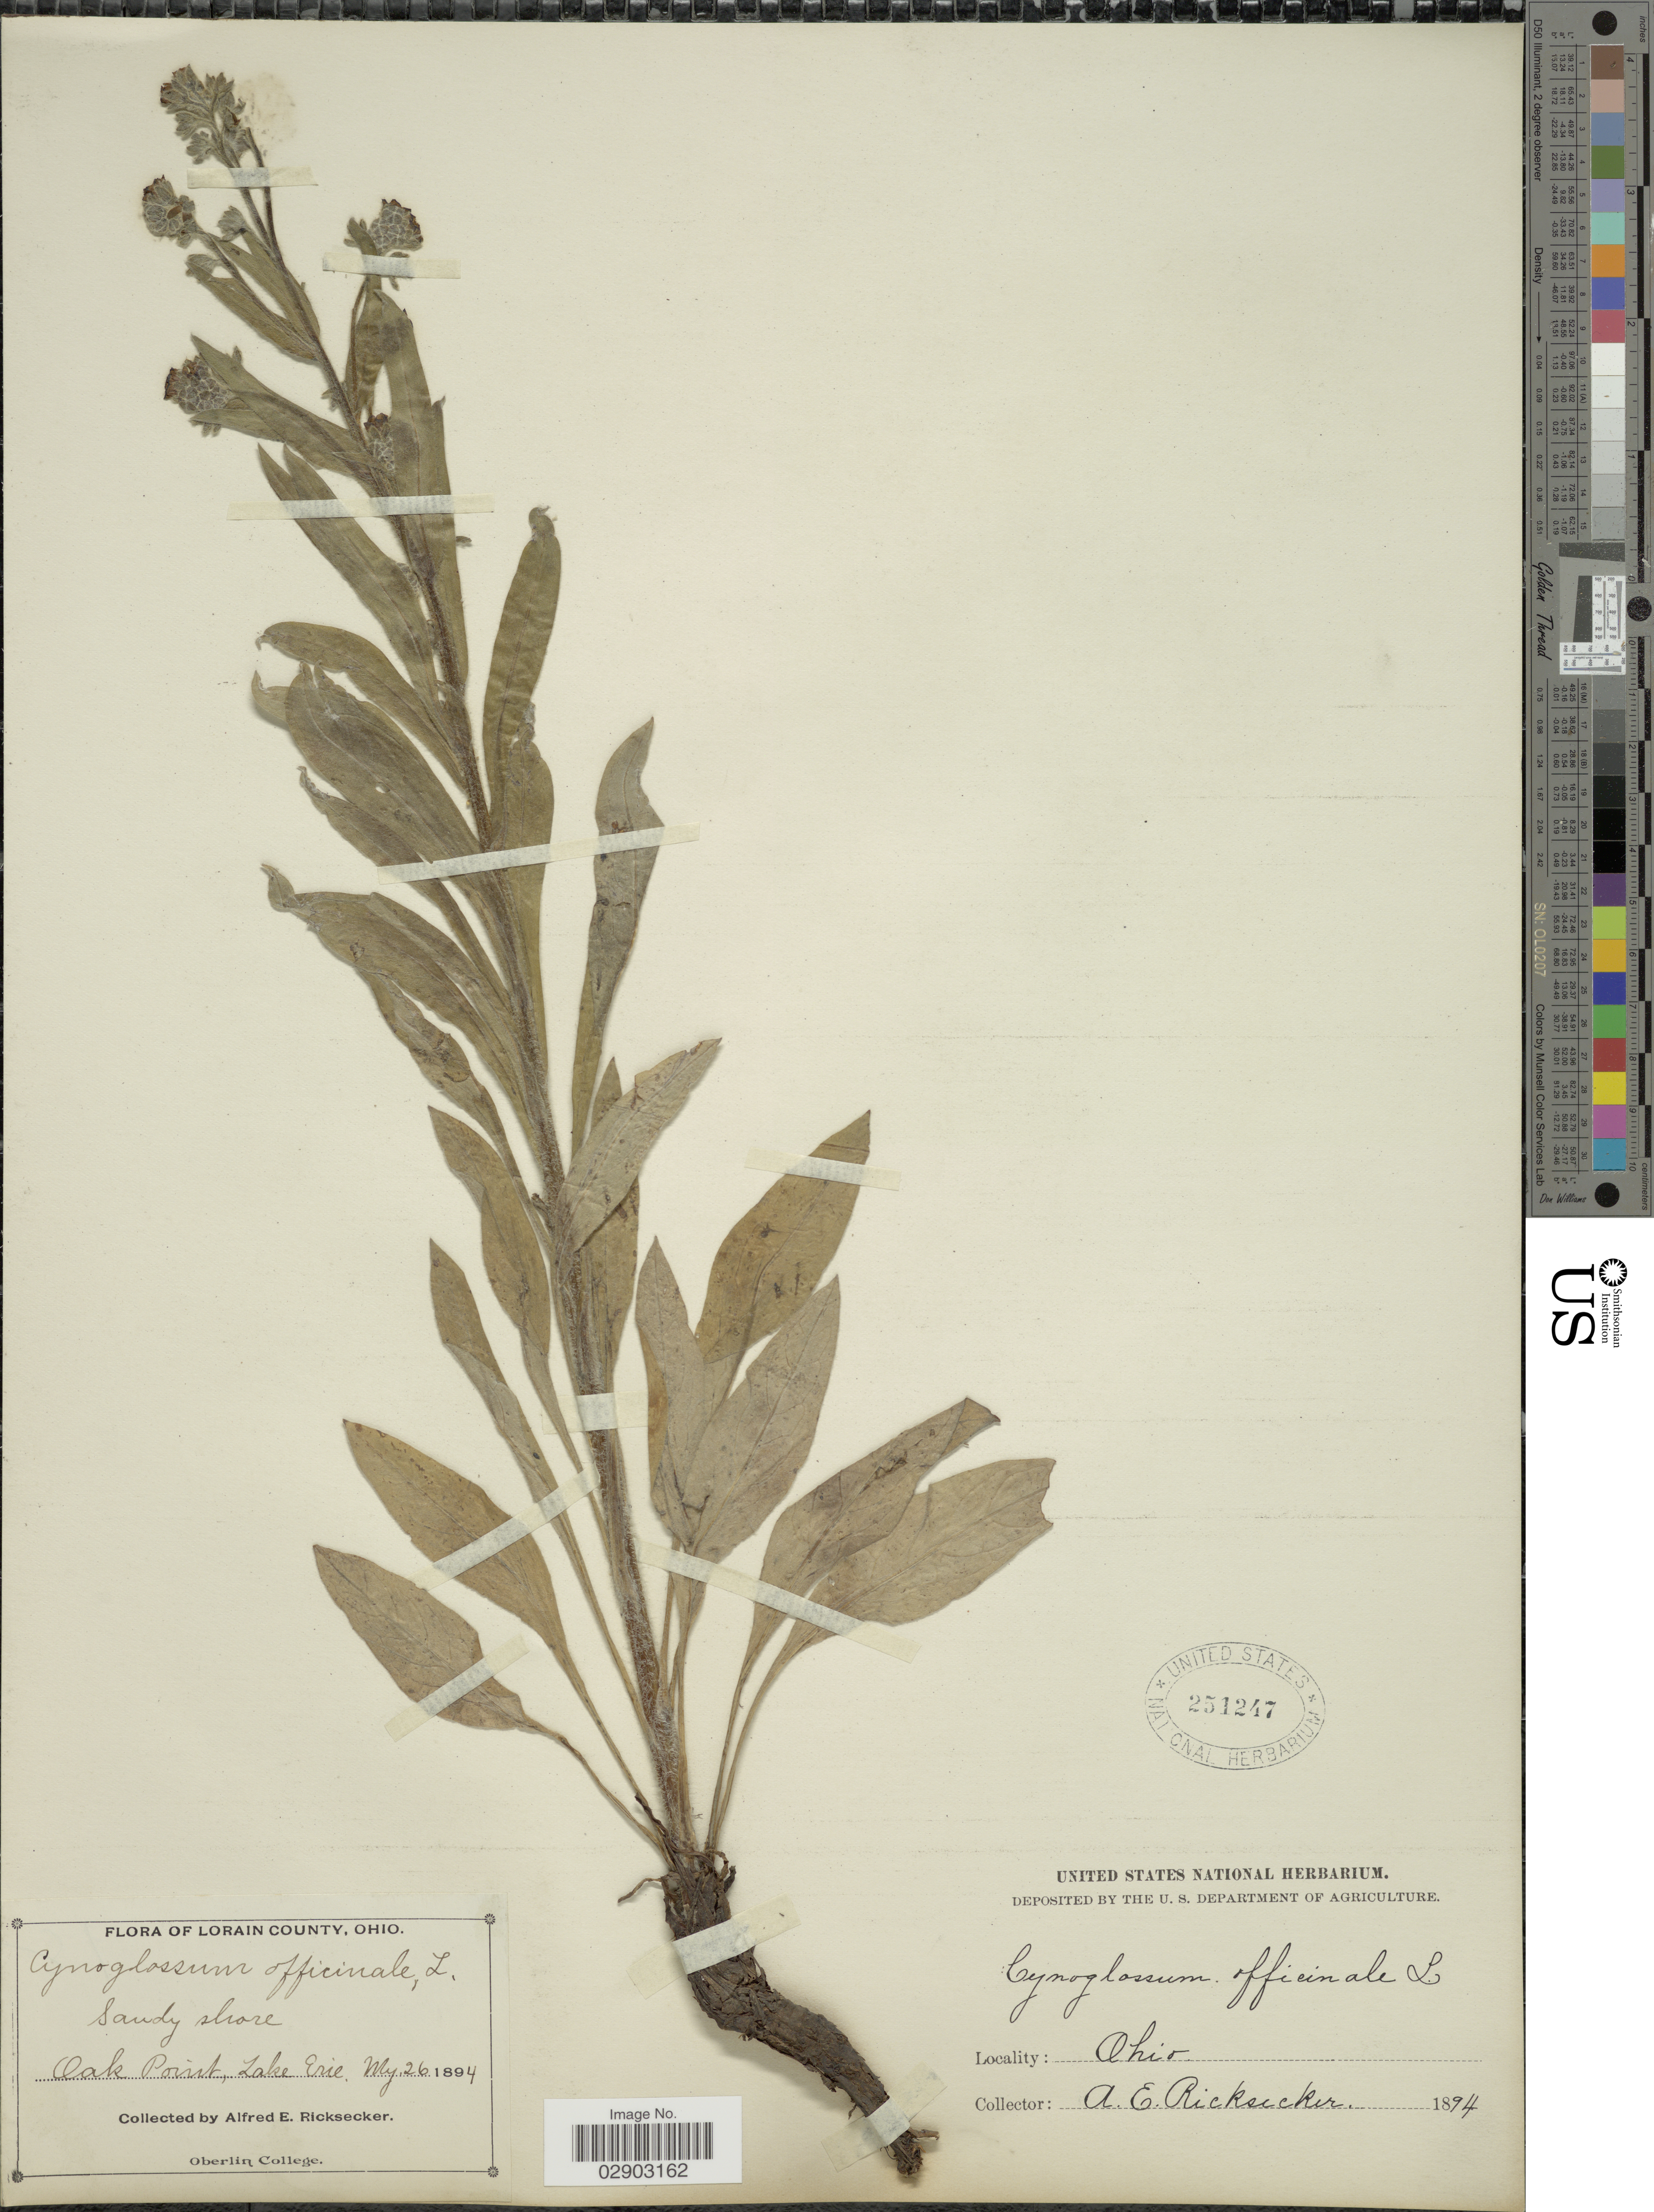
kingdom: Plantae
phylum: Tracheophyta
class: Magnoliopsida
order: Boraginales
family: Boraginaceae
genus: Cynoglossum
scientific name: Cynoglossum officinale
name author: L.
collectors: A. E. Ricksecker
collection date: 1894-05-26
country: United States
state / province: Ohio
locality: Lorain County. Oak Point, Lake Erie.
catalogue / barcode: US 251247